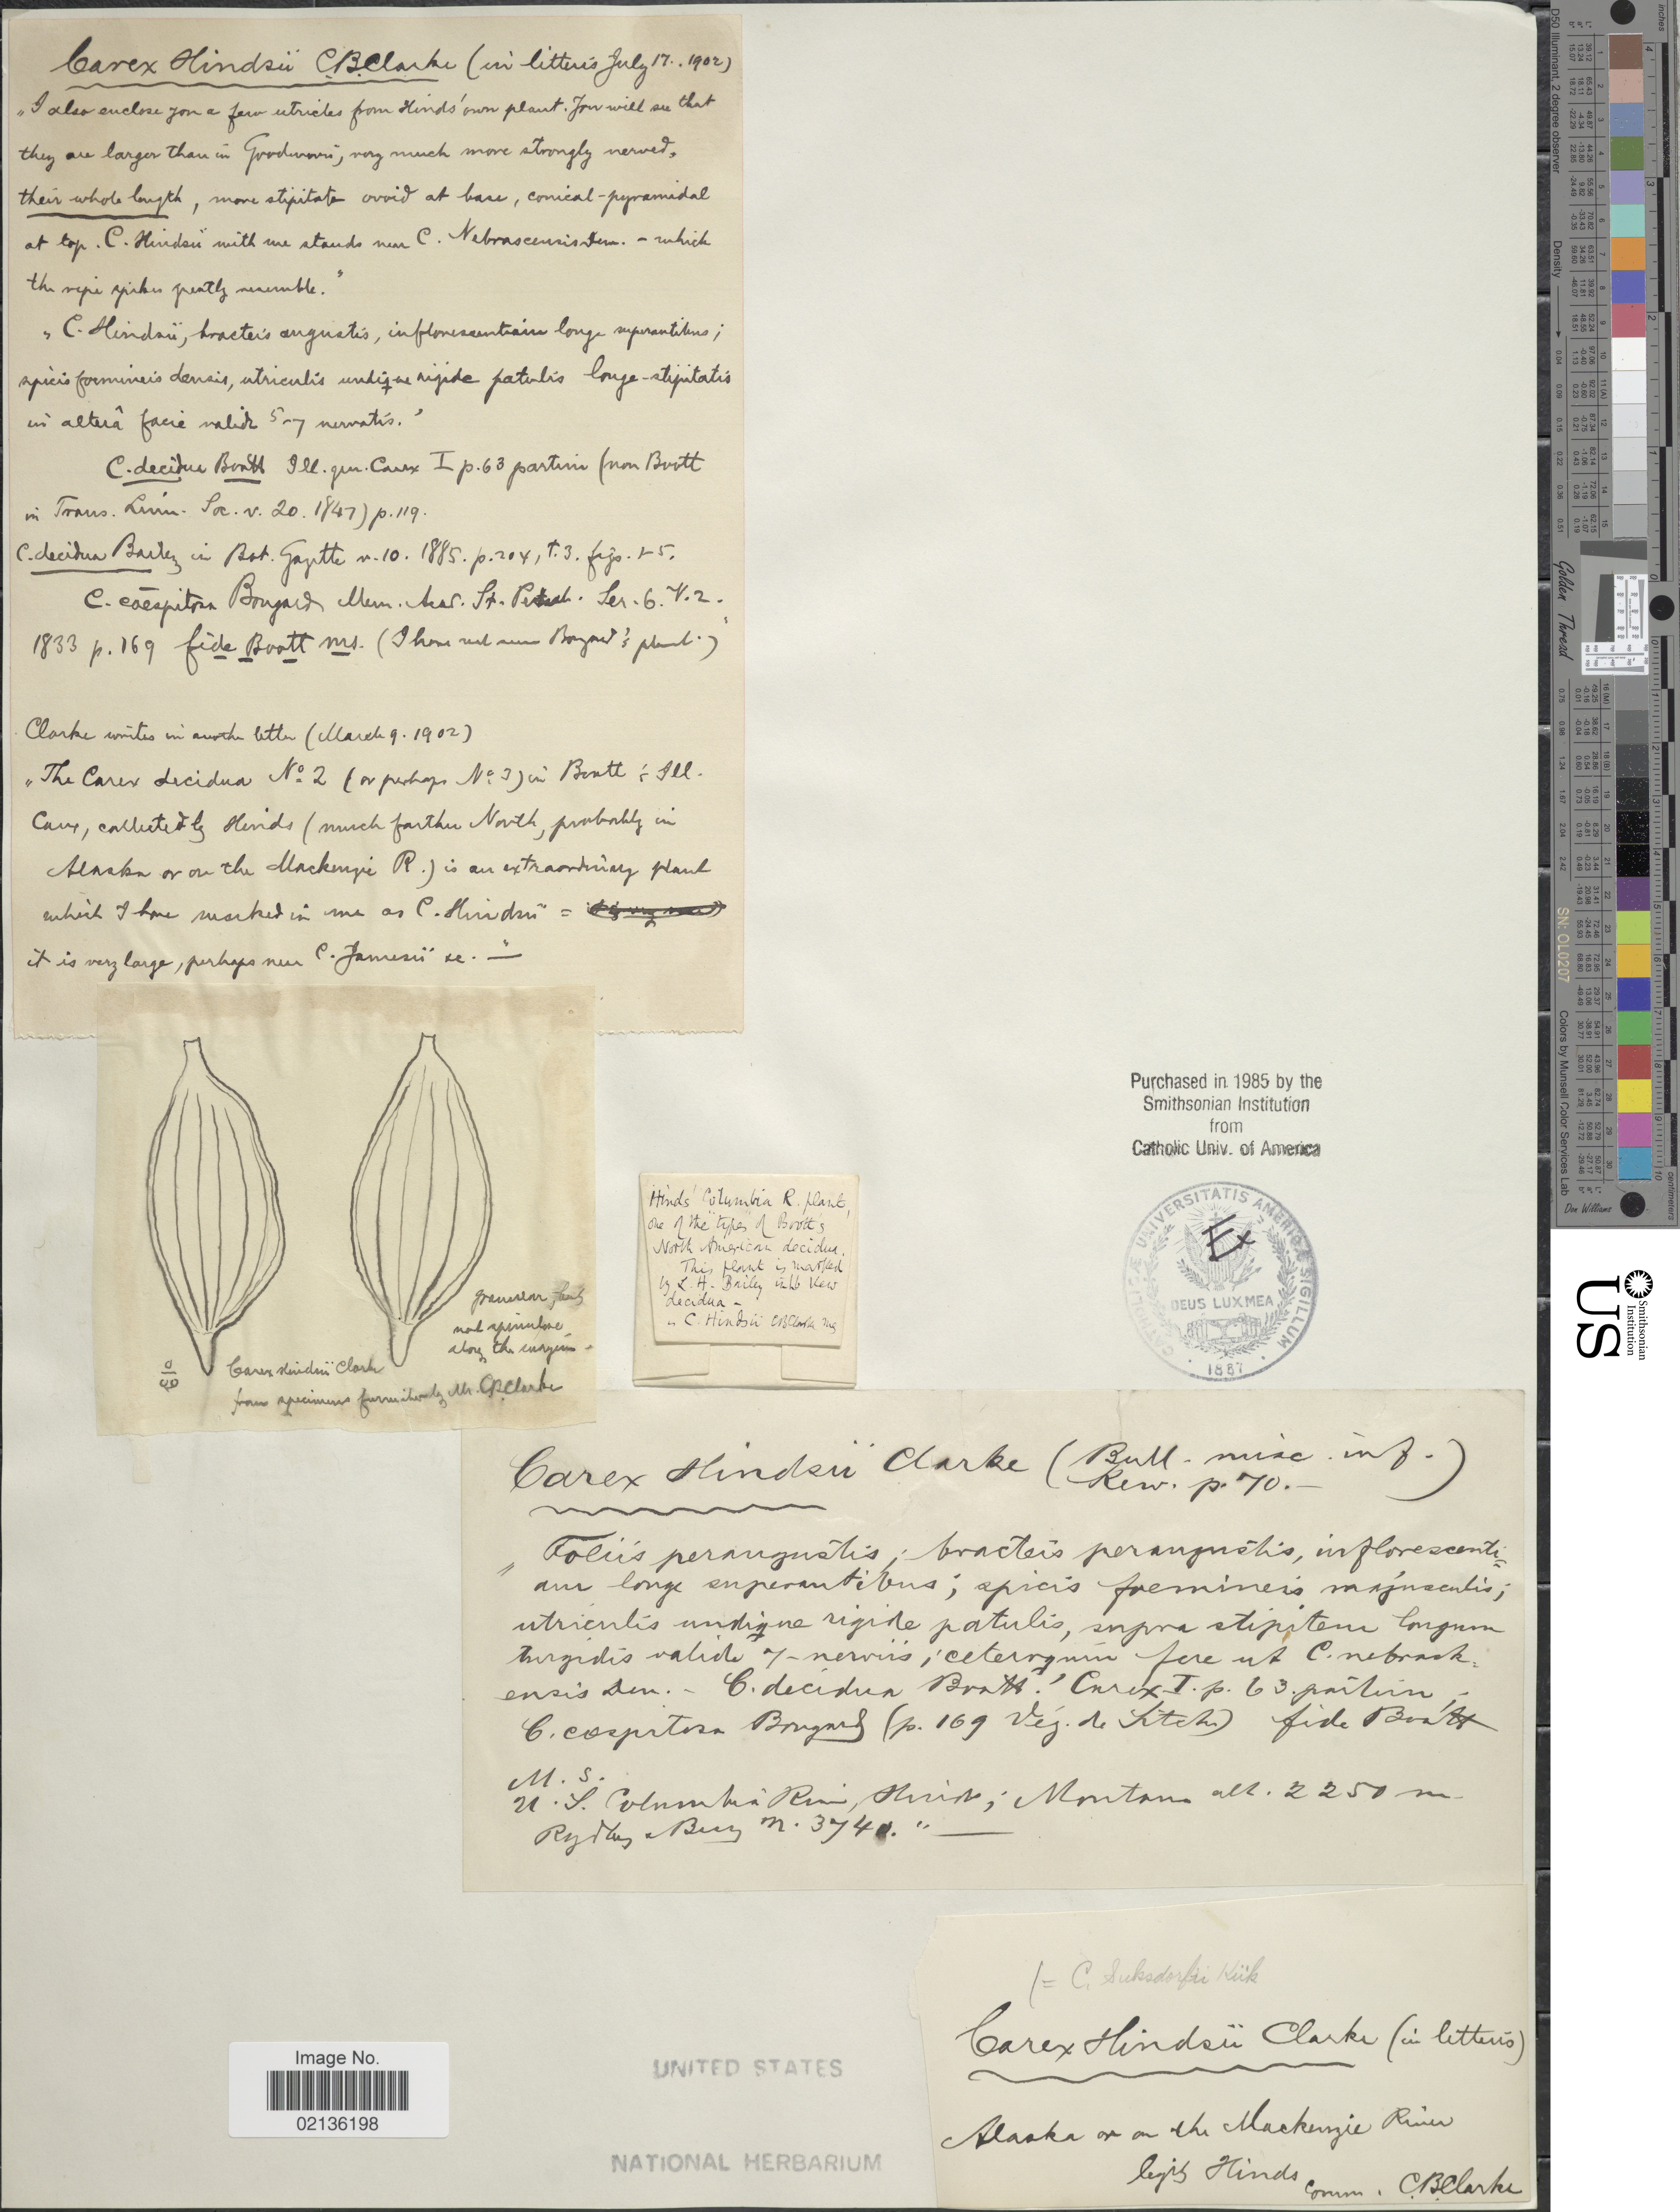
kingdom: Plantae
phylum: Tracheophyta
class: Liliopsida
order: Poales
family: Cyperaceae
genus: Carex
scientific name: Carex suksdorfii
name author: Kük.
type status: Possible Type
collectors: -. Hinds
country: United States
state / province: Montana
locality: U.S. Columbia River; Montana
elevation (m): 2250